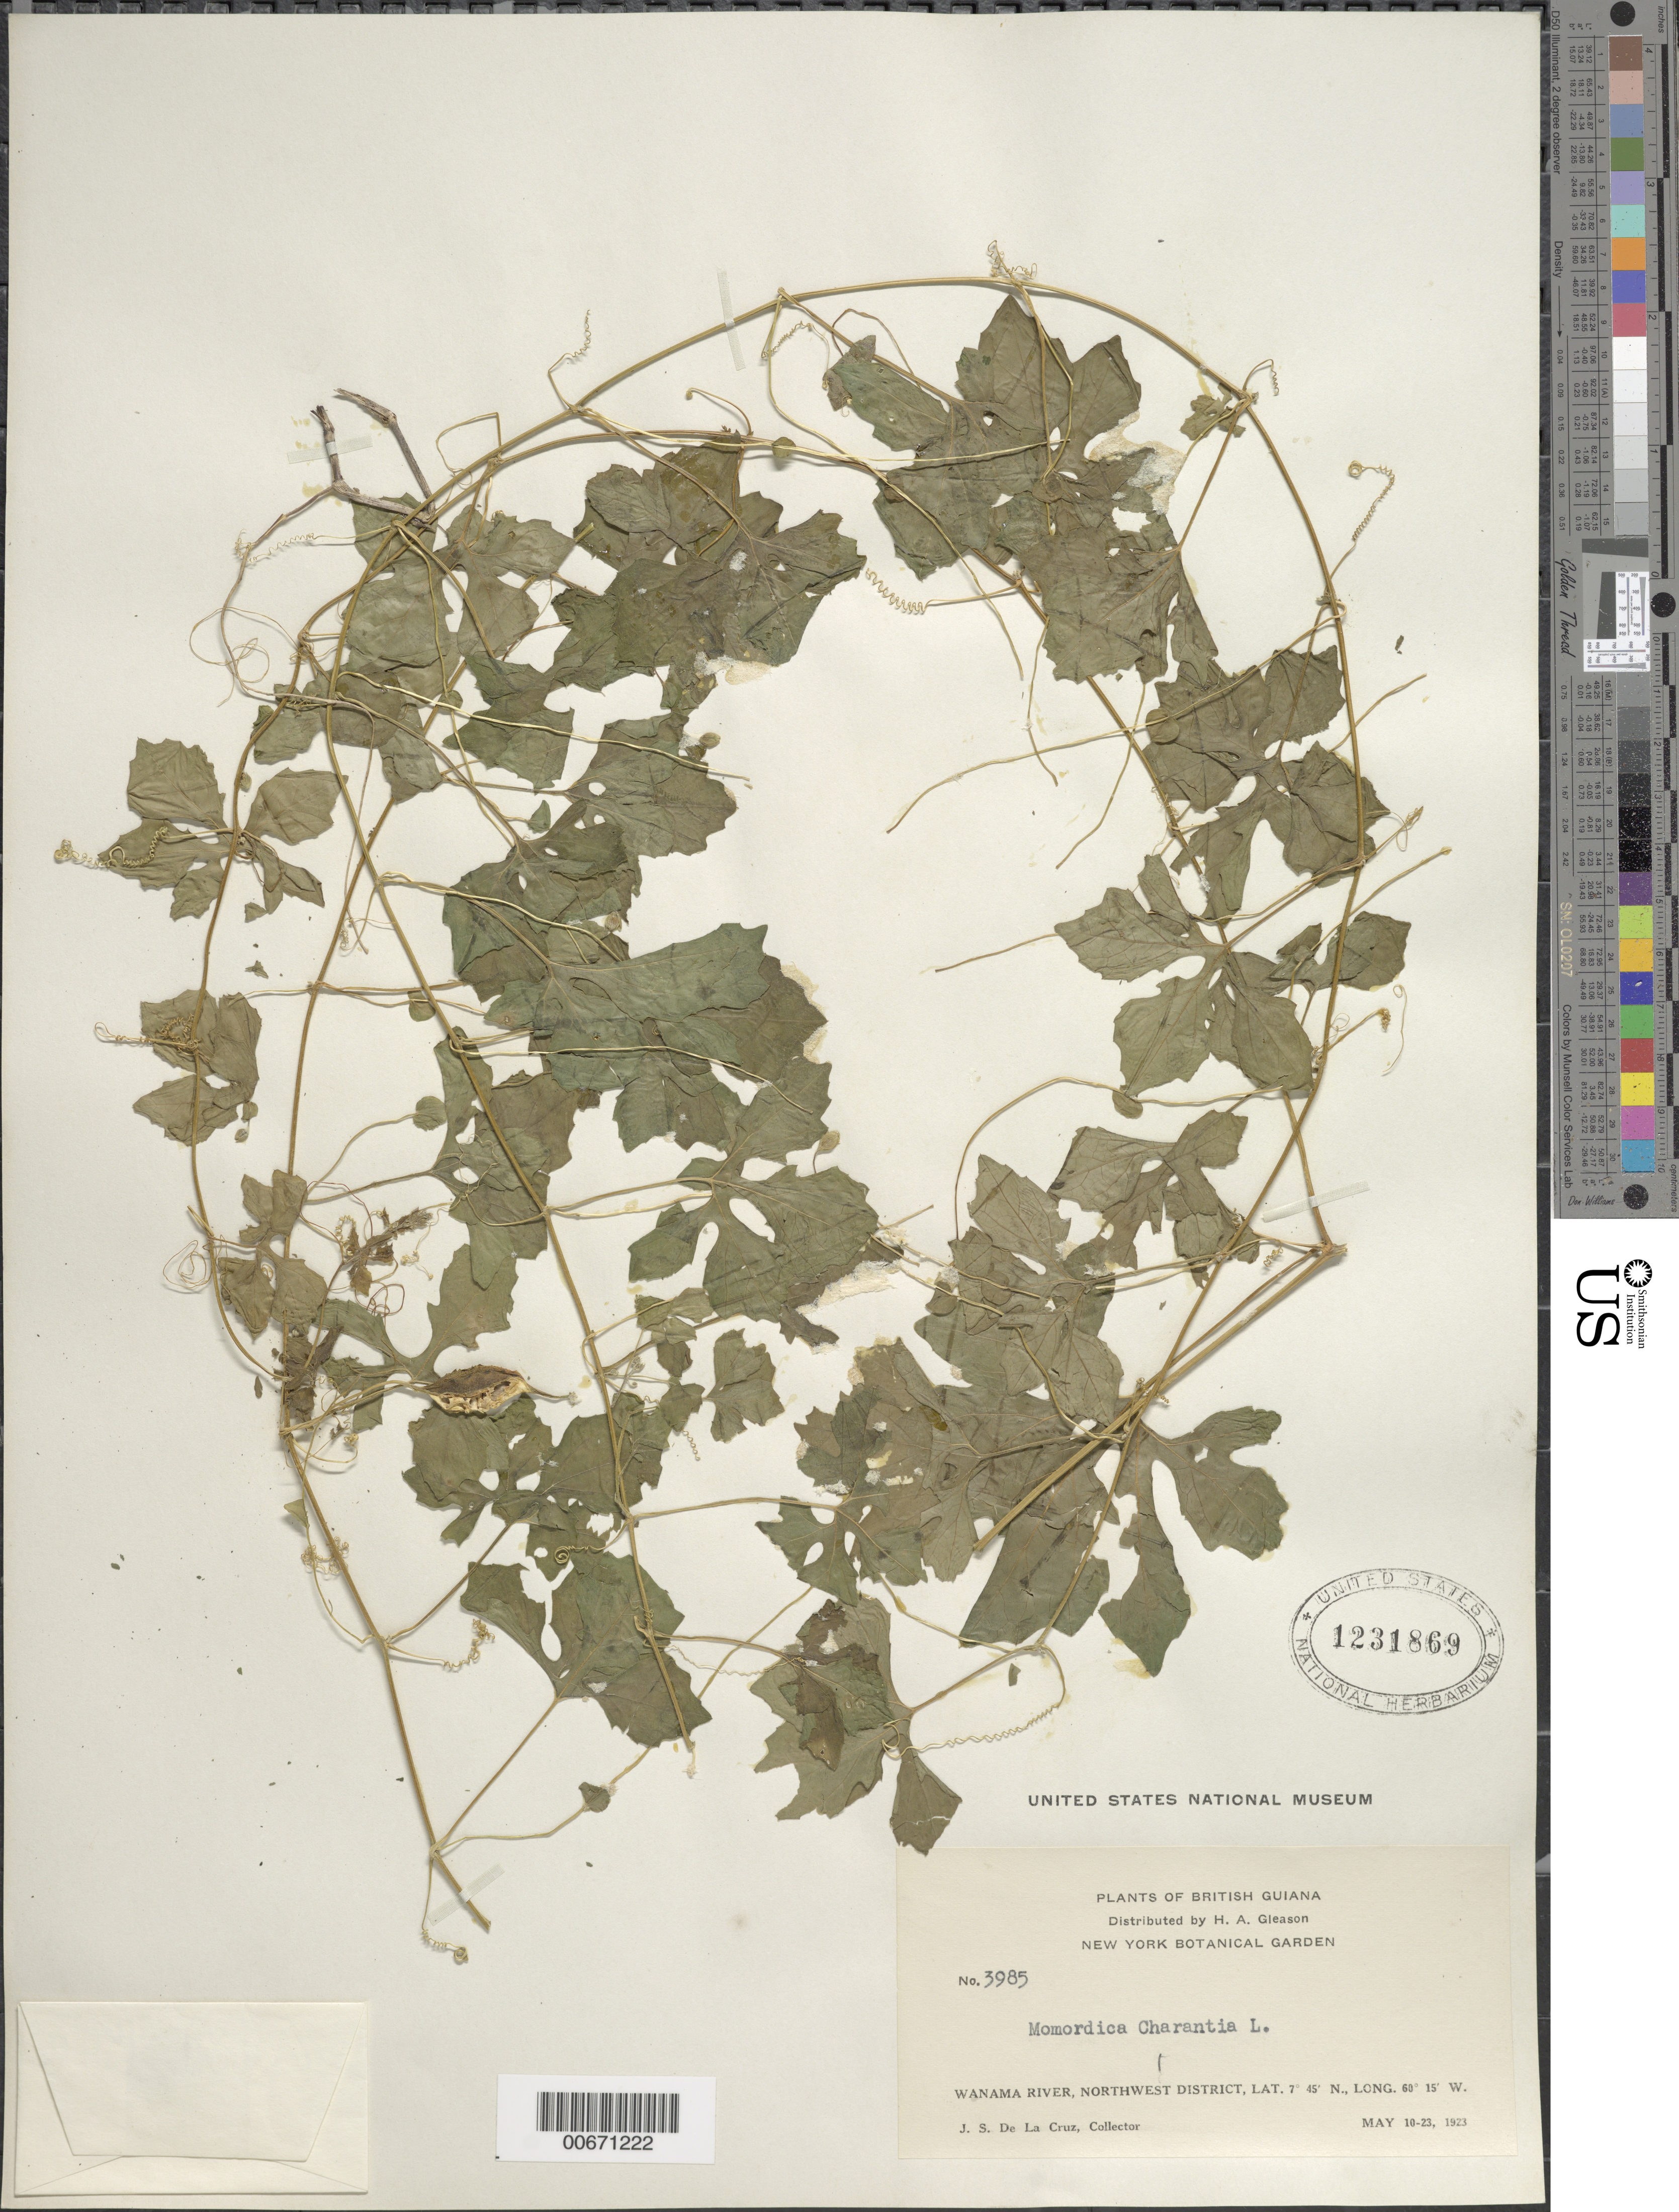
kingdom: Plantae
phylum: Tracheophyta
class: Magnoliopsida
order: Cucurbitales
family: Cucurbitaceae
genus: Momordica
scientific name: Momordica charantia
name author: L.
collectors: J. S. de la Cruz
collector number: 3985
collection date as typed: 10-May-23 to 23-May-23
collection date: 1923-05-10/1923-05-23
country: Guyana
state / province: Barima-Waini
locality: Wanama R., NW District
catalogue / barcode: US 1231869